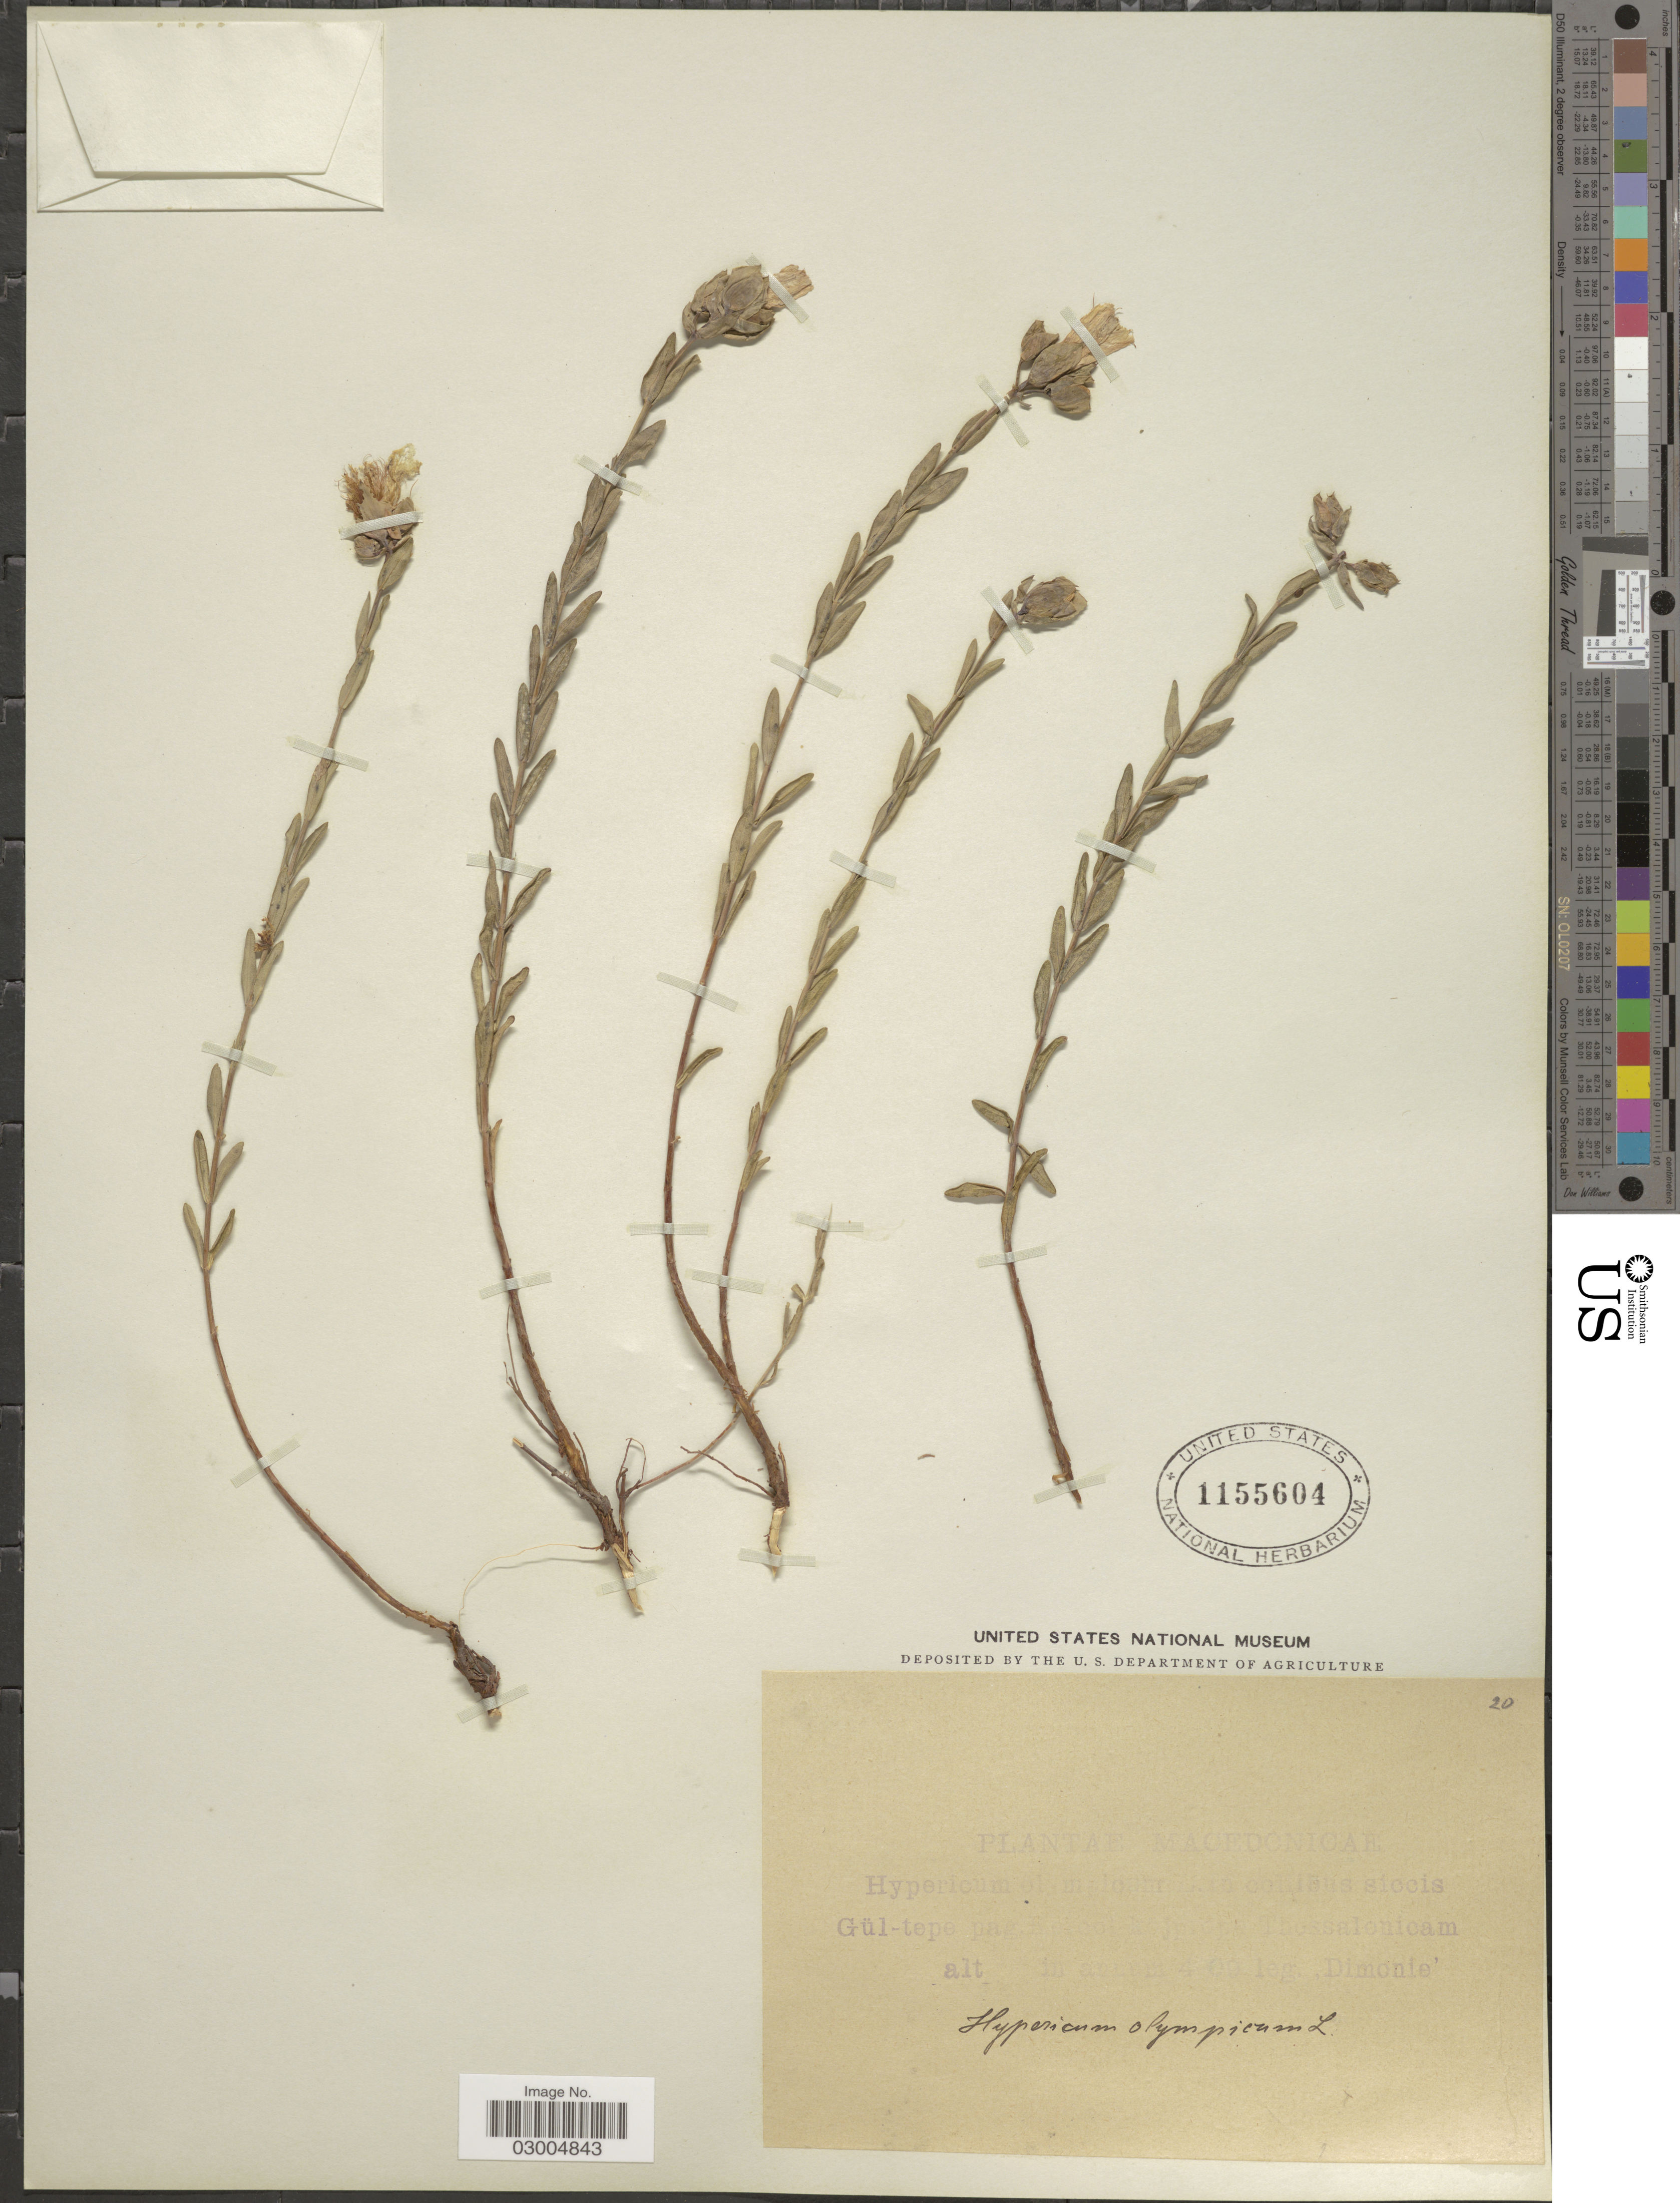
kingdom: Plantae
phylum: Tracheophyta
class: Magnoliopsida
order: Malpighiales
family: Hypericaceae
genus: Hypericum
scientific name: Hypericum olympicum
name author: L.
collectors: -. Dimonie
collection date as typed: Transcribed d/m/y: /4/9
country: North Macedonia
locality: Gül-tepe [illegible text] nicam.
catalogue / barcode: US 1155604